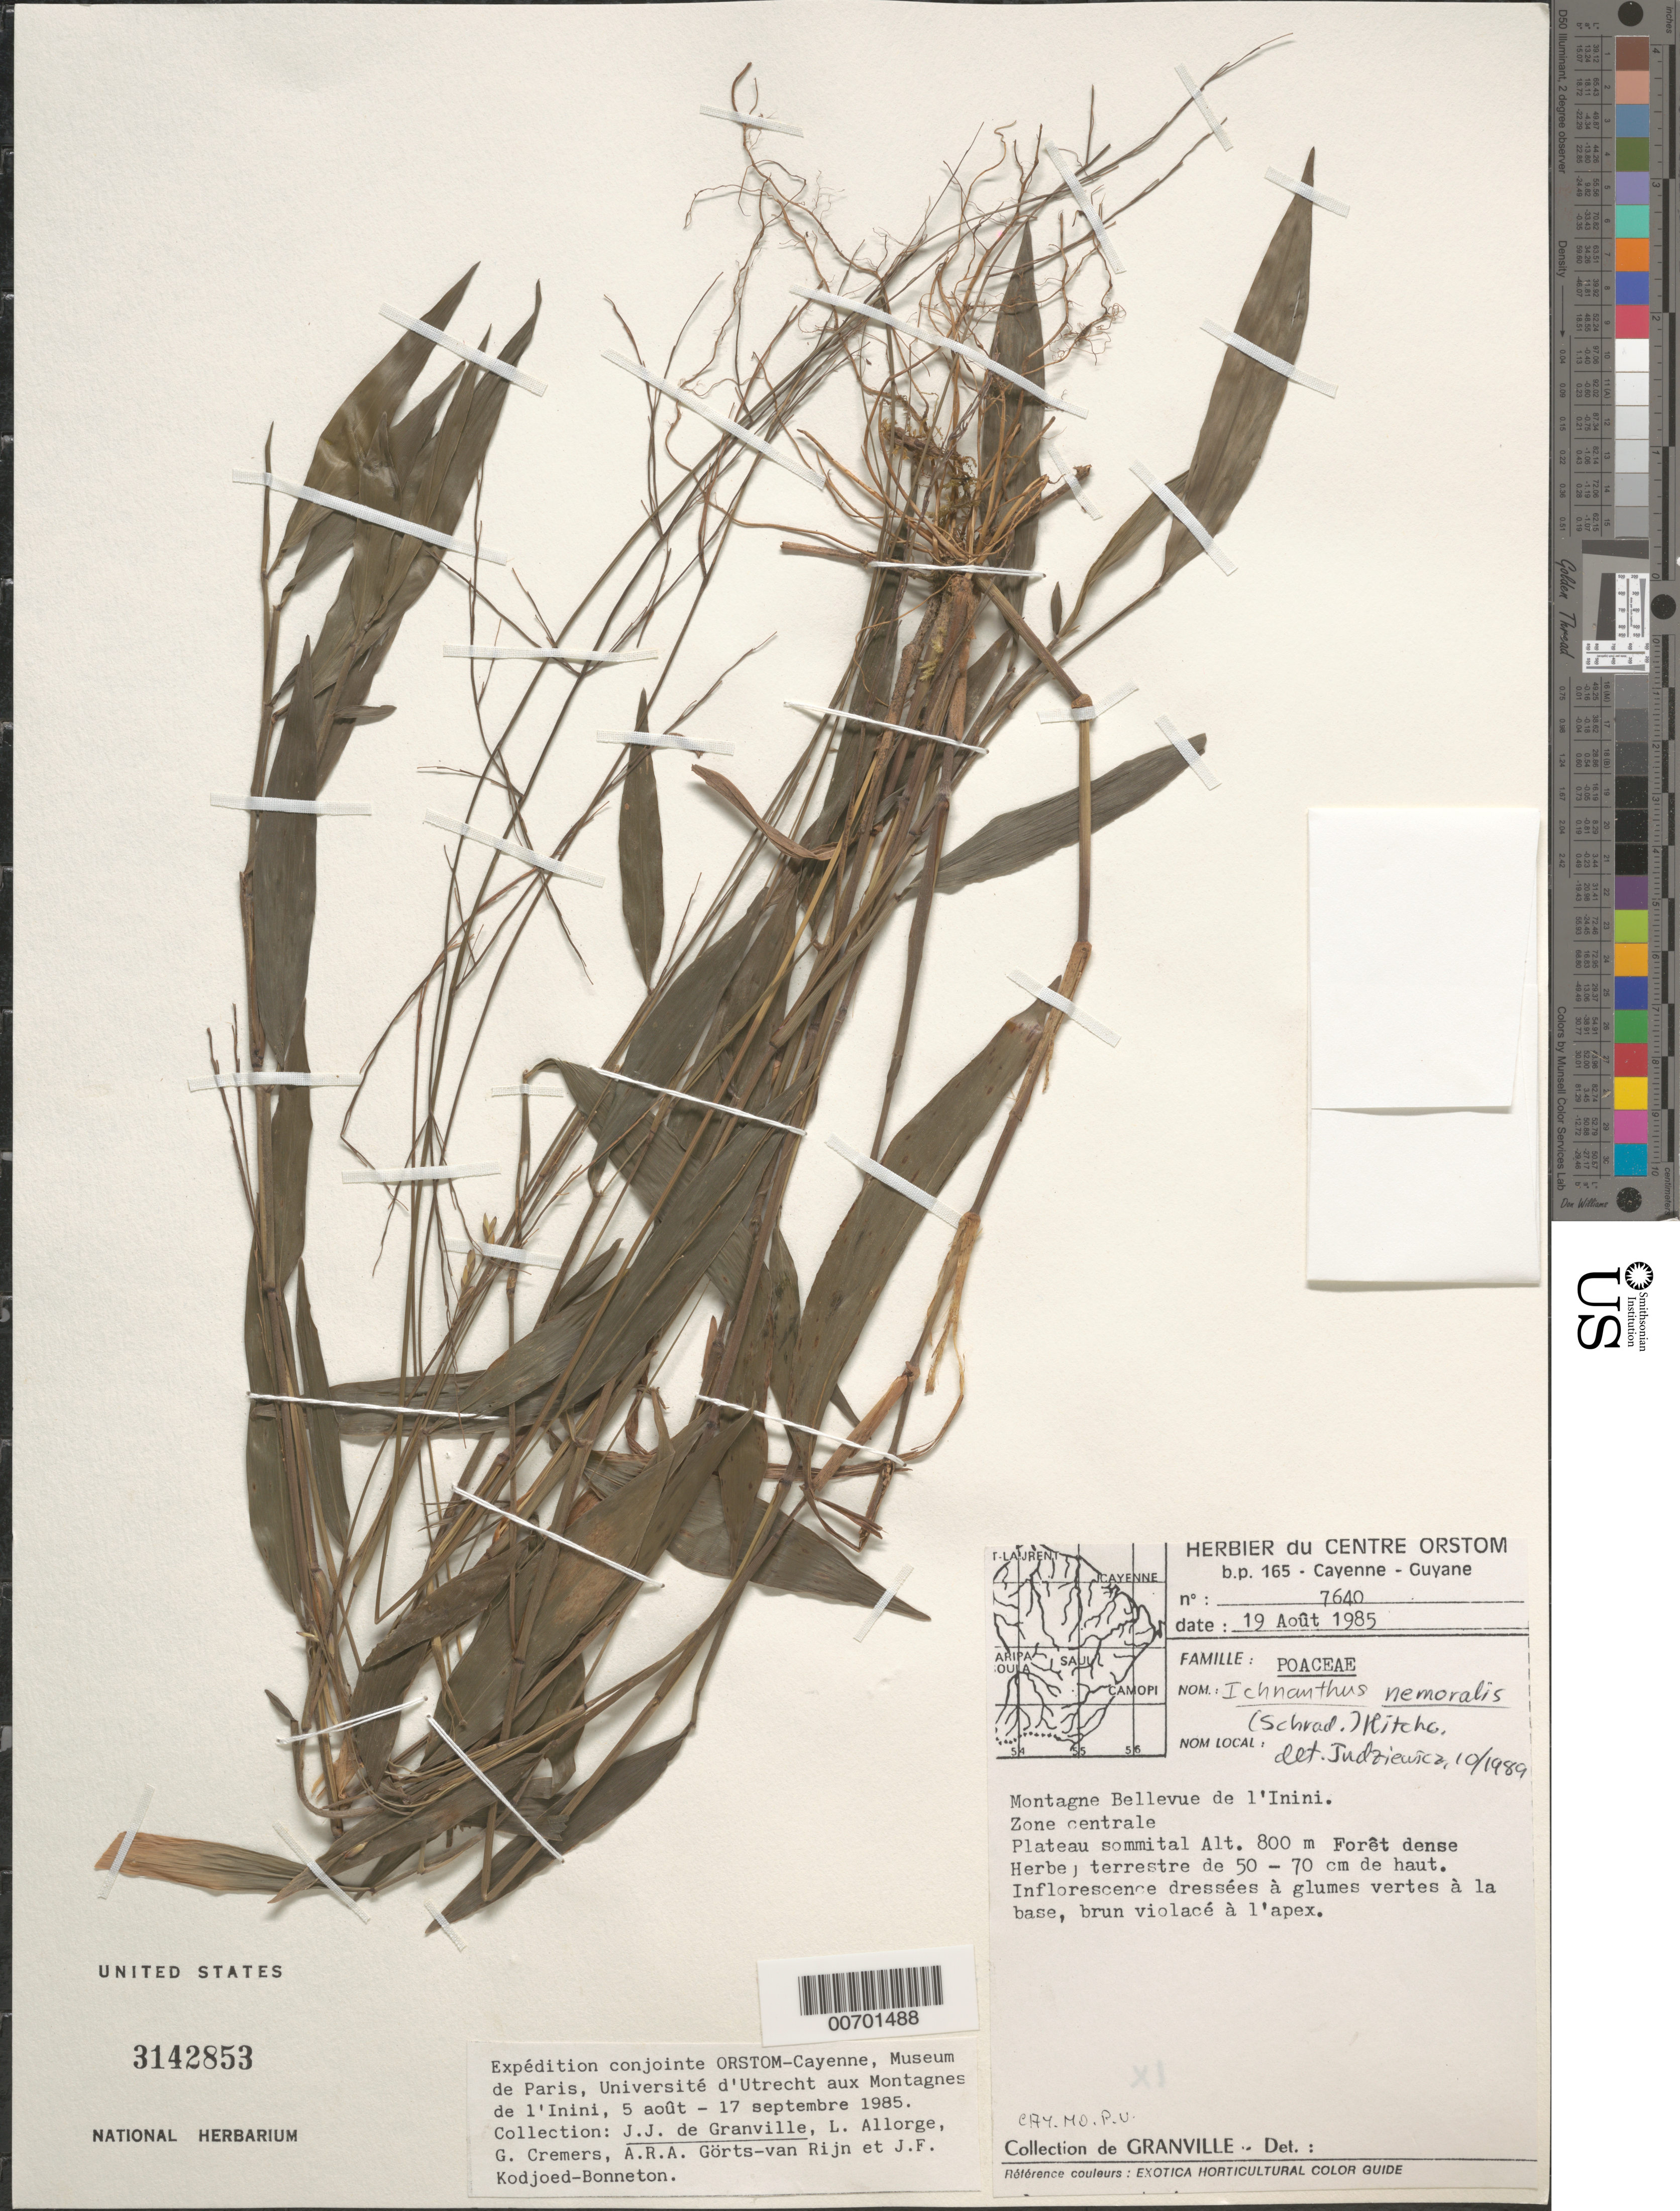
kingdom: Plantae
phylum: Tracheophyta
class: Liliopsida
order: Poales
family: Poaceae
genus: Ichnanthus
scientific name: Ichnanthus nemoralis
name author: (Schrad.) Hitchc. & Chase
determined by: Judziewicz, E. J.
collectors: J.-J. de Granville, L. Allorge, G. Cremers, A. .R. A. Görts-van Rijn & J. Kodjoed-Bonneton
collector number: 7640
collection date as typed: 19-Aug-85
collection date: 1985-08-19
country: French Guiana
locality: Montagnes Bellevue de l'Inini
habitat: Forêt dense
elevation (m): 800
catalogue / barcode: US 3142853